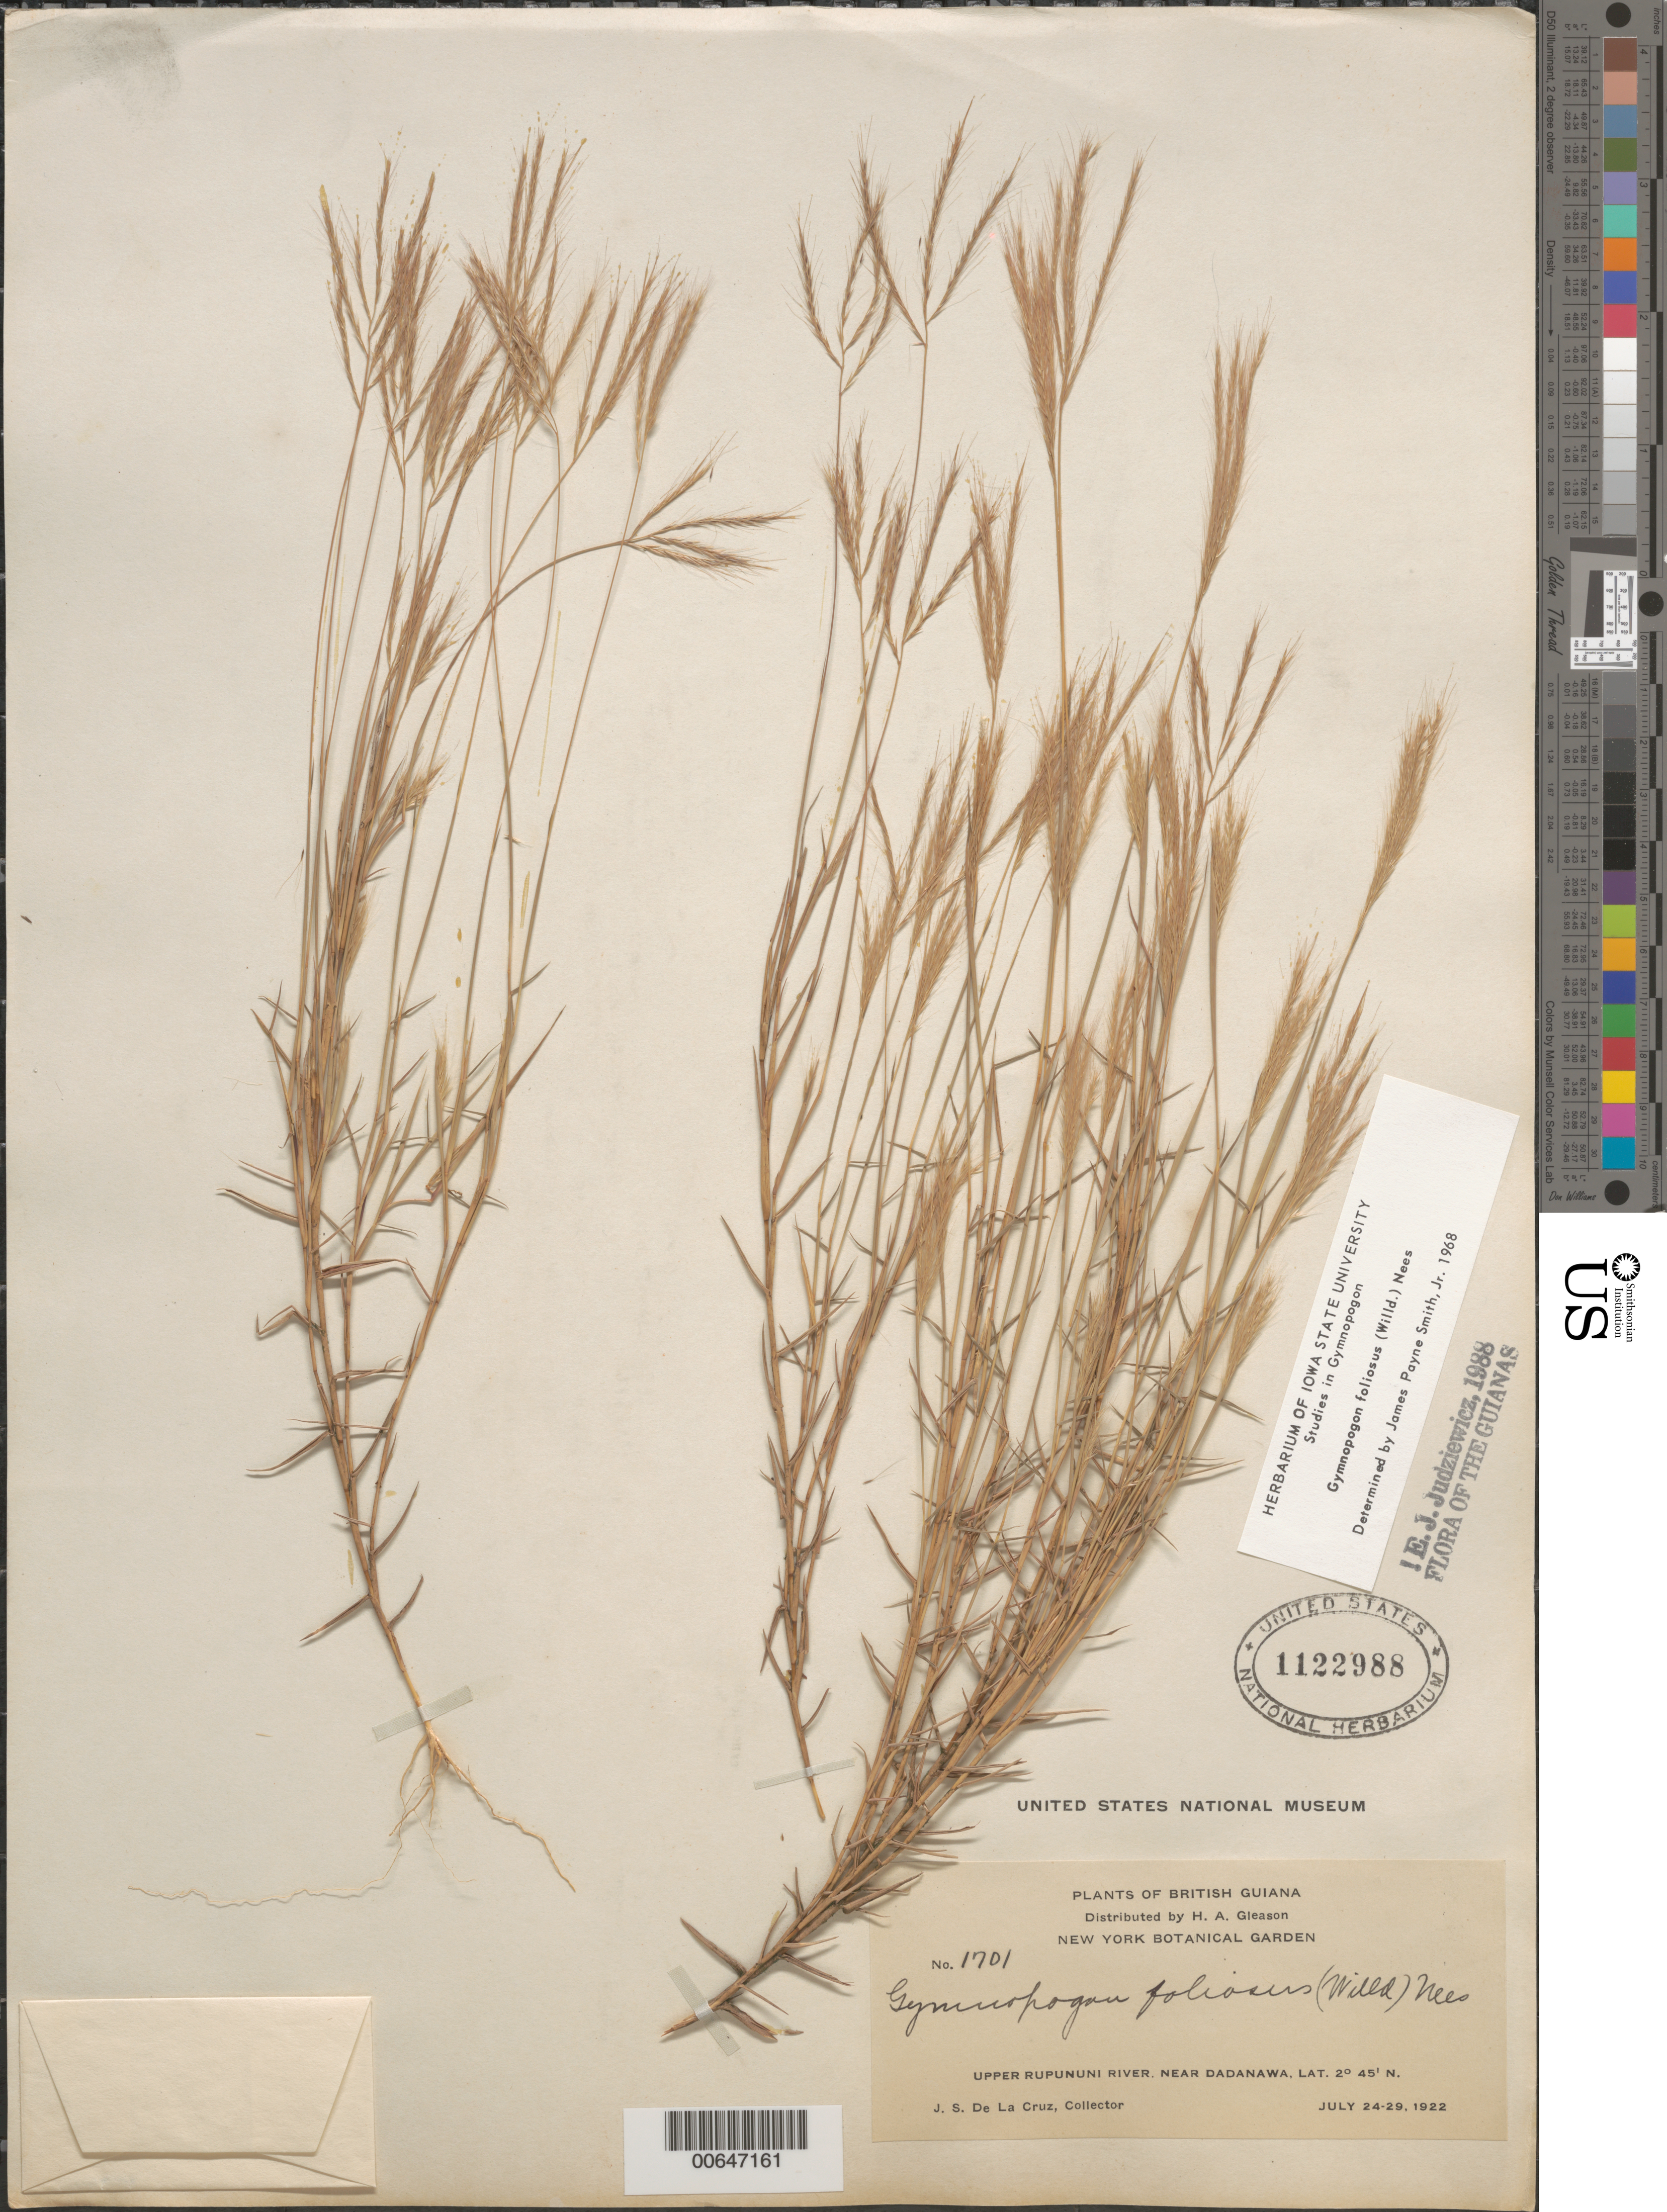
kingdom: Plantae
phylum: Tracheophyta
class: Liliopsida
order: Poales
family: Poaceae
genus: Gymnopogon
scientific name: Gymnopogon foliosus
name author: (Willd.) Nees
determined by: Judziewicz, E. J.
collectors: J. S. de la Cruz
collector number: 1701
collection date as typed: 24-Jul-22 to 29-Jul-22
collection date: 1922-07-24/1922-07-29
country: Guyana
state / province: U. Takutu-U. Essequibo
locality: Dadanawa, near, upper Rupununi R.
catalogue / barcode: US 1122988